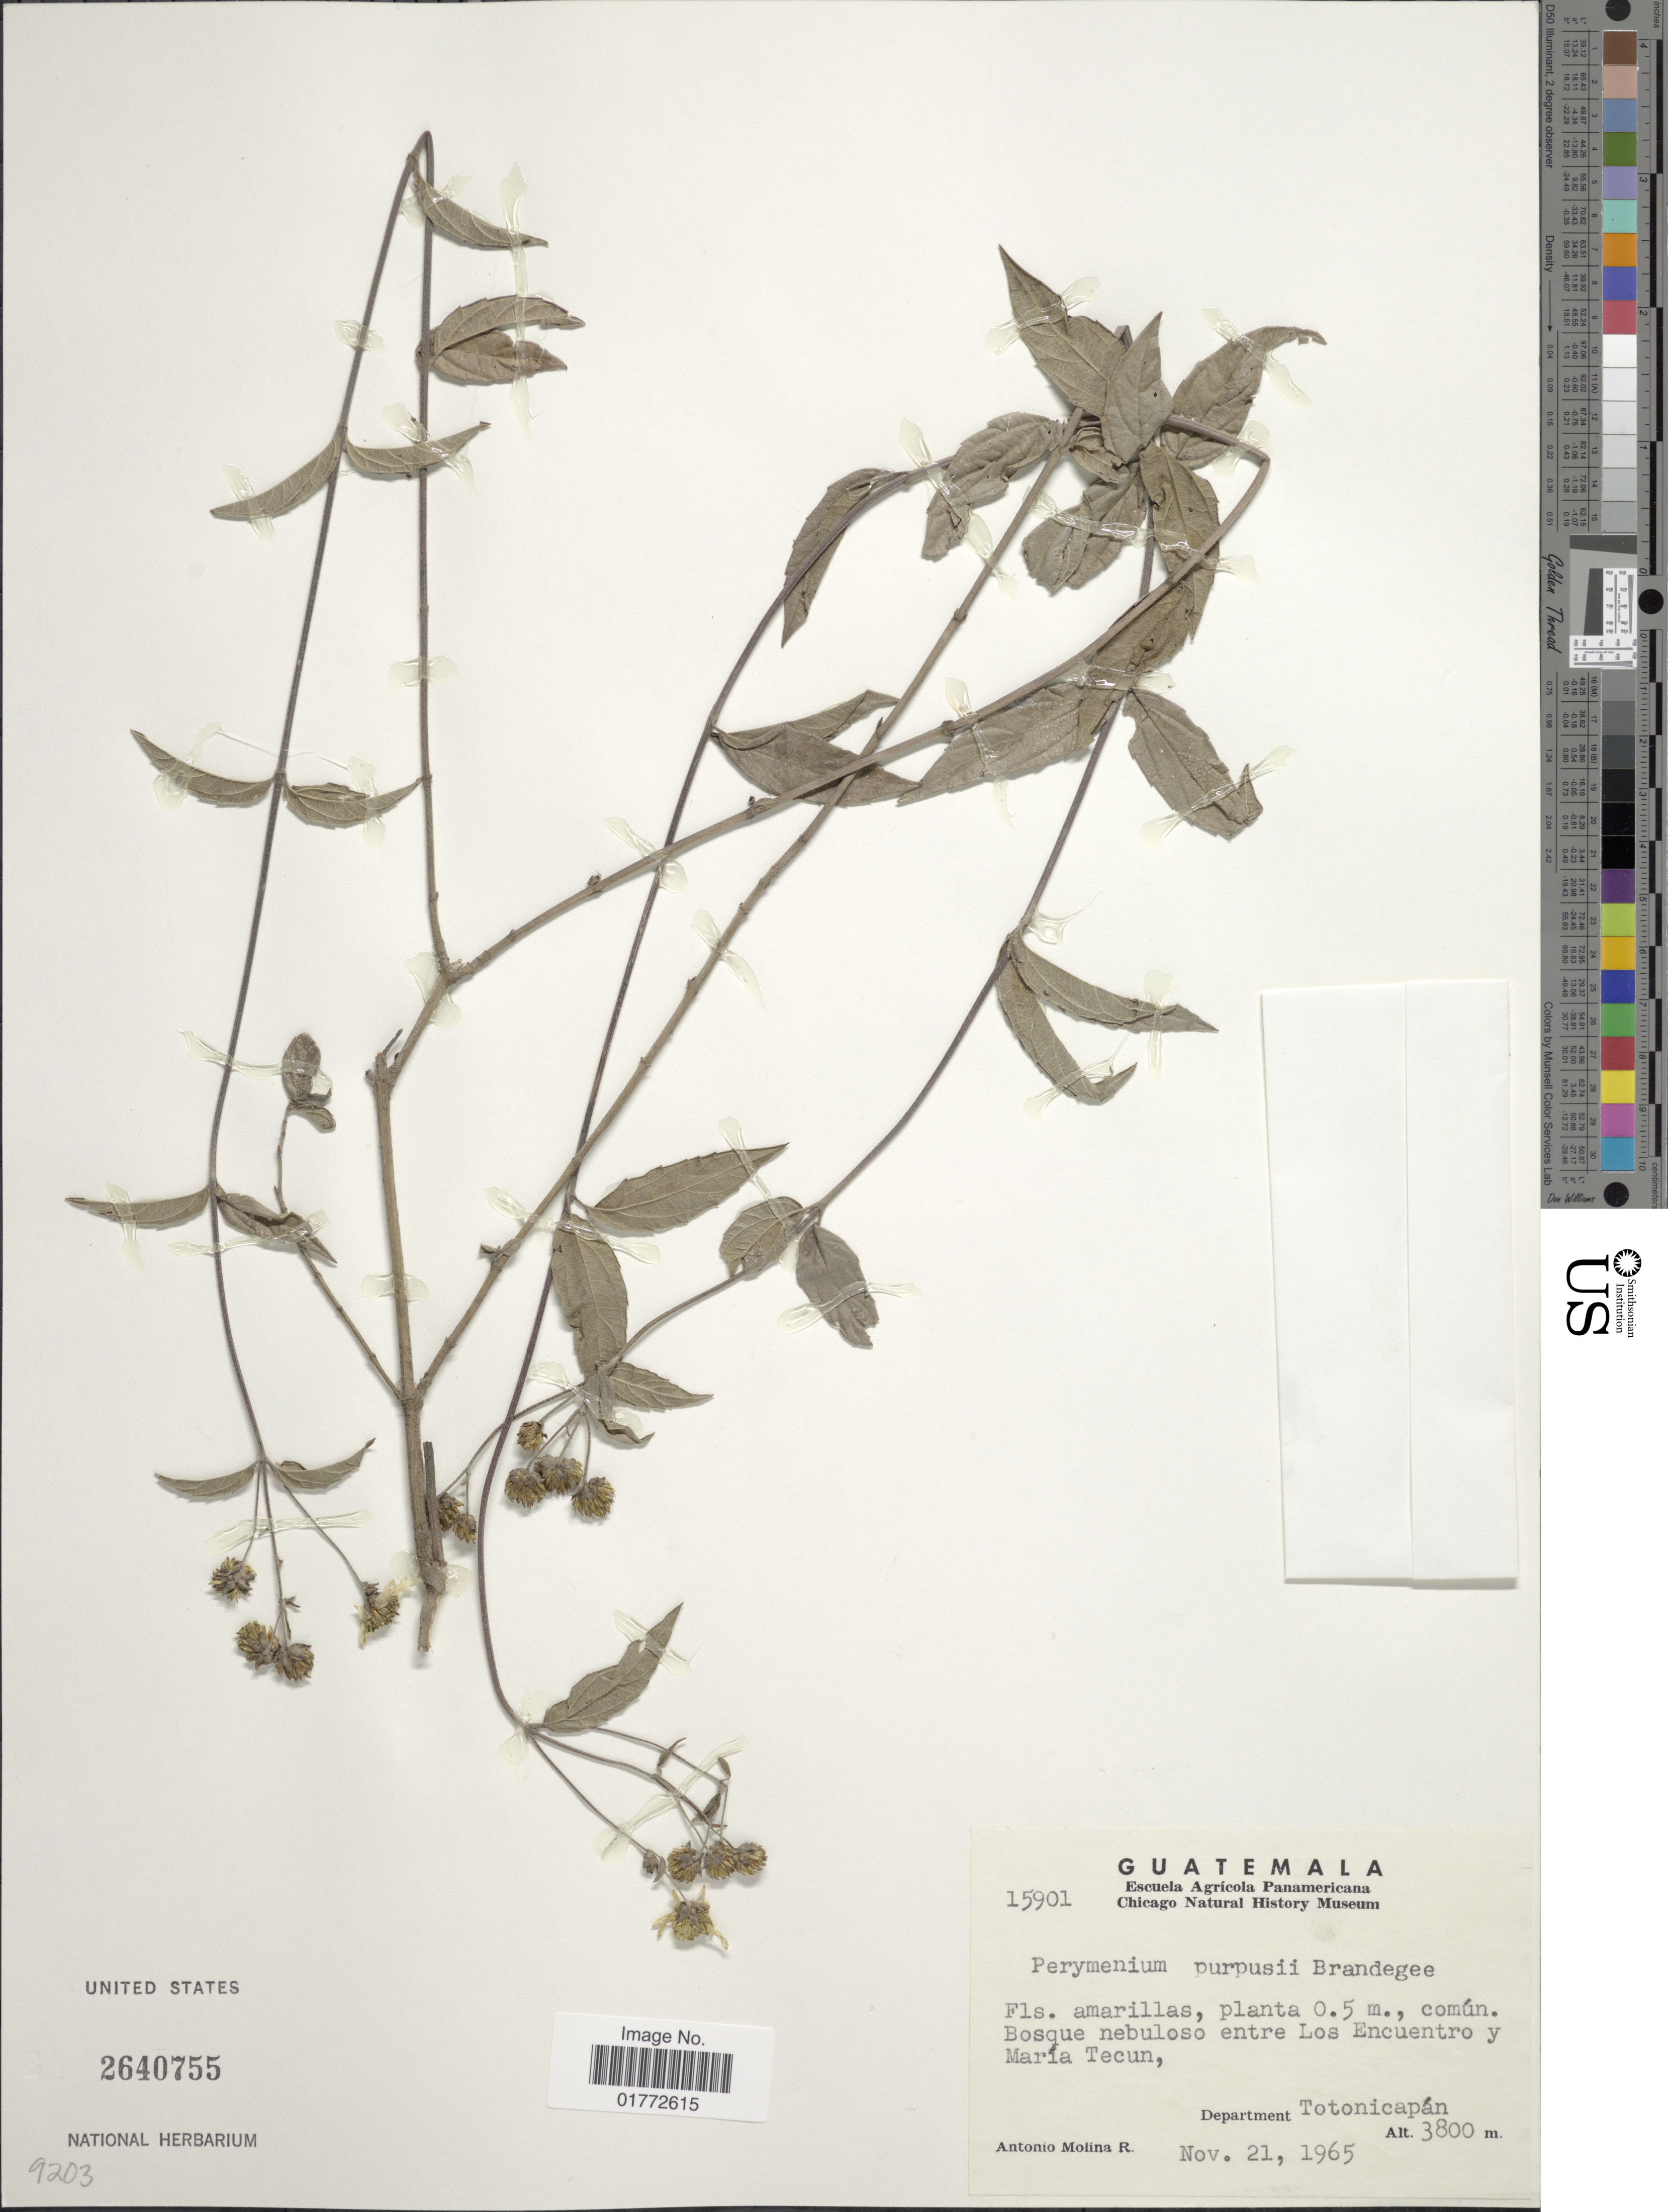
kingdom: Plantae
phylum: Tracheophyta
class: Magnoliopsida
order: Asterales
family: Asteraceae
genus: Perymenium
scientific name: Perymenium ghiesbreghtii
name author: B.L. Rob. & Greenm.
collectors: A. Molina R.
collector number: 15901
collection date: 1965-11-21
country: Guatemala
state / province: Totonicapan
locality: Bosque nebuloso entre Los Encuentro y Maria Tecun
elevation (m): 3800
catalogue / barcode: US 2640755